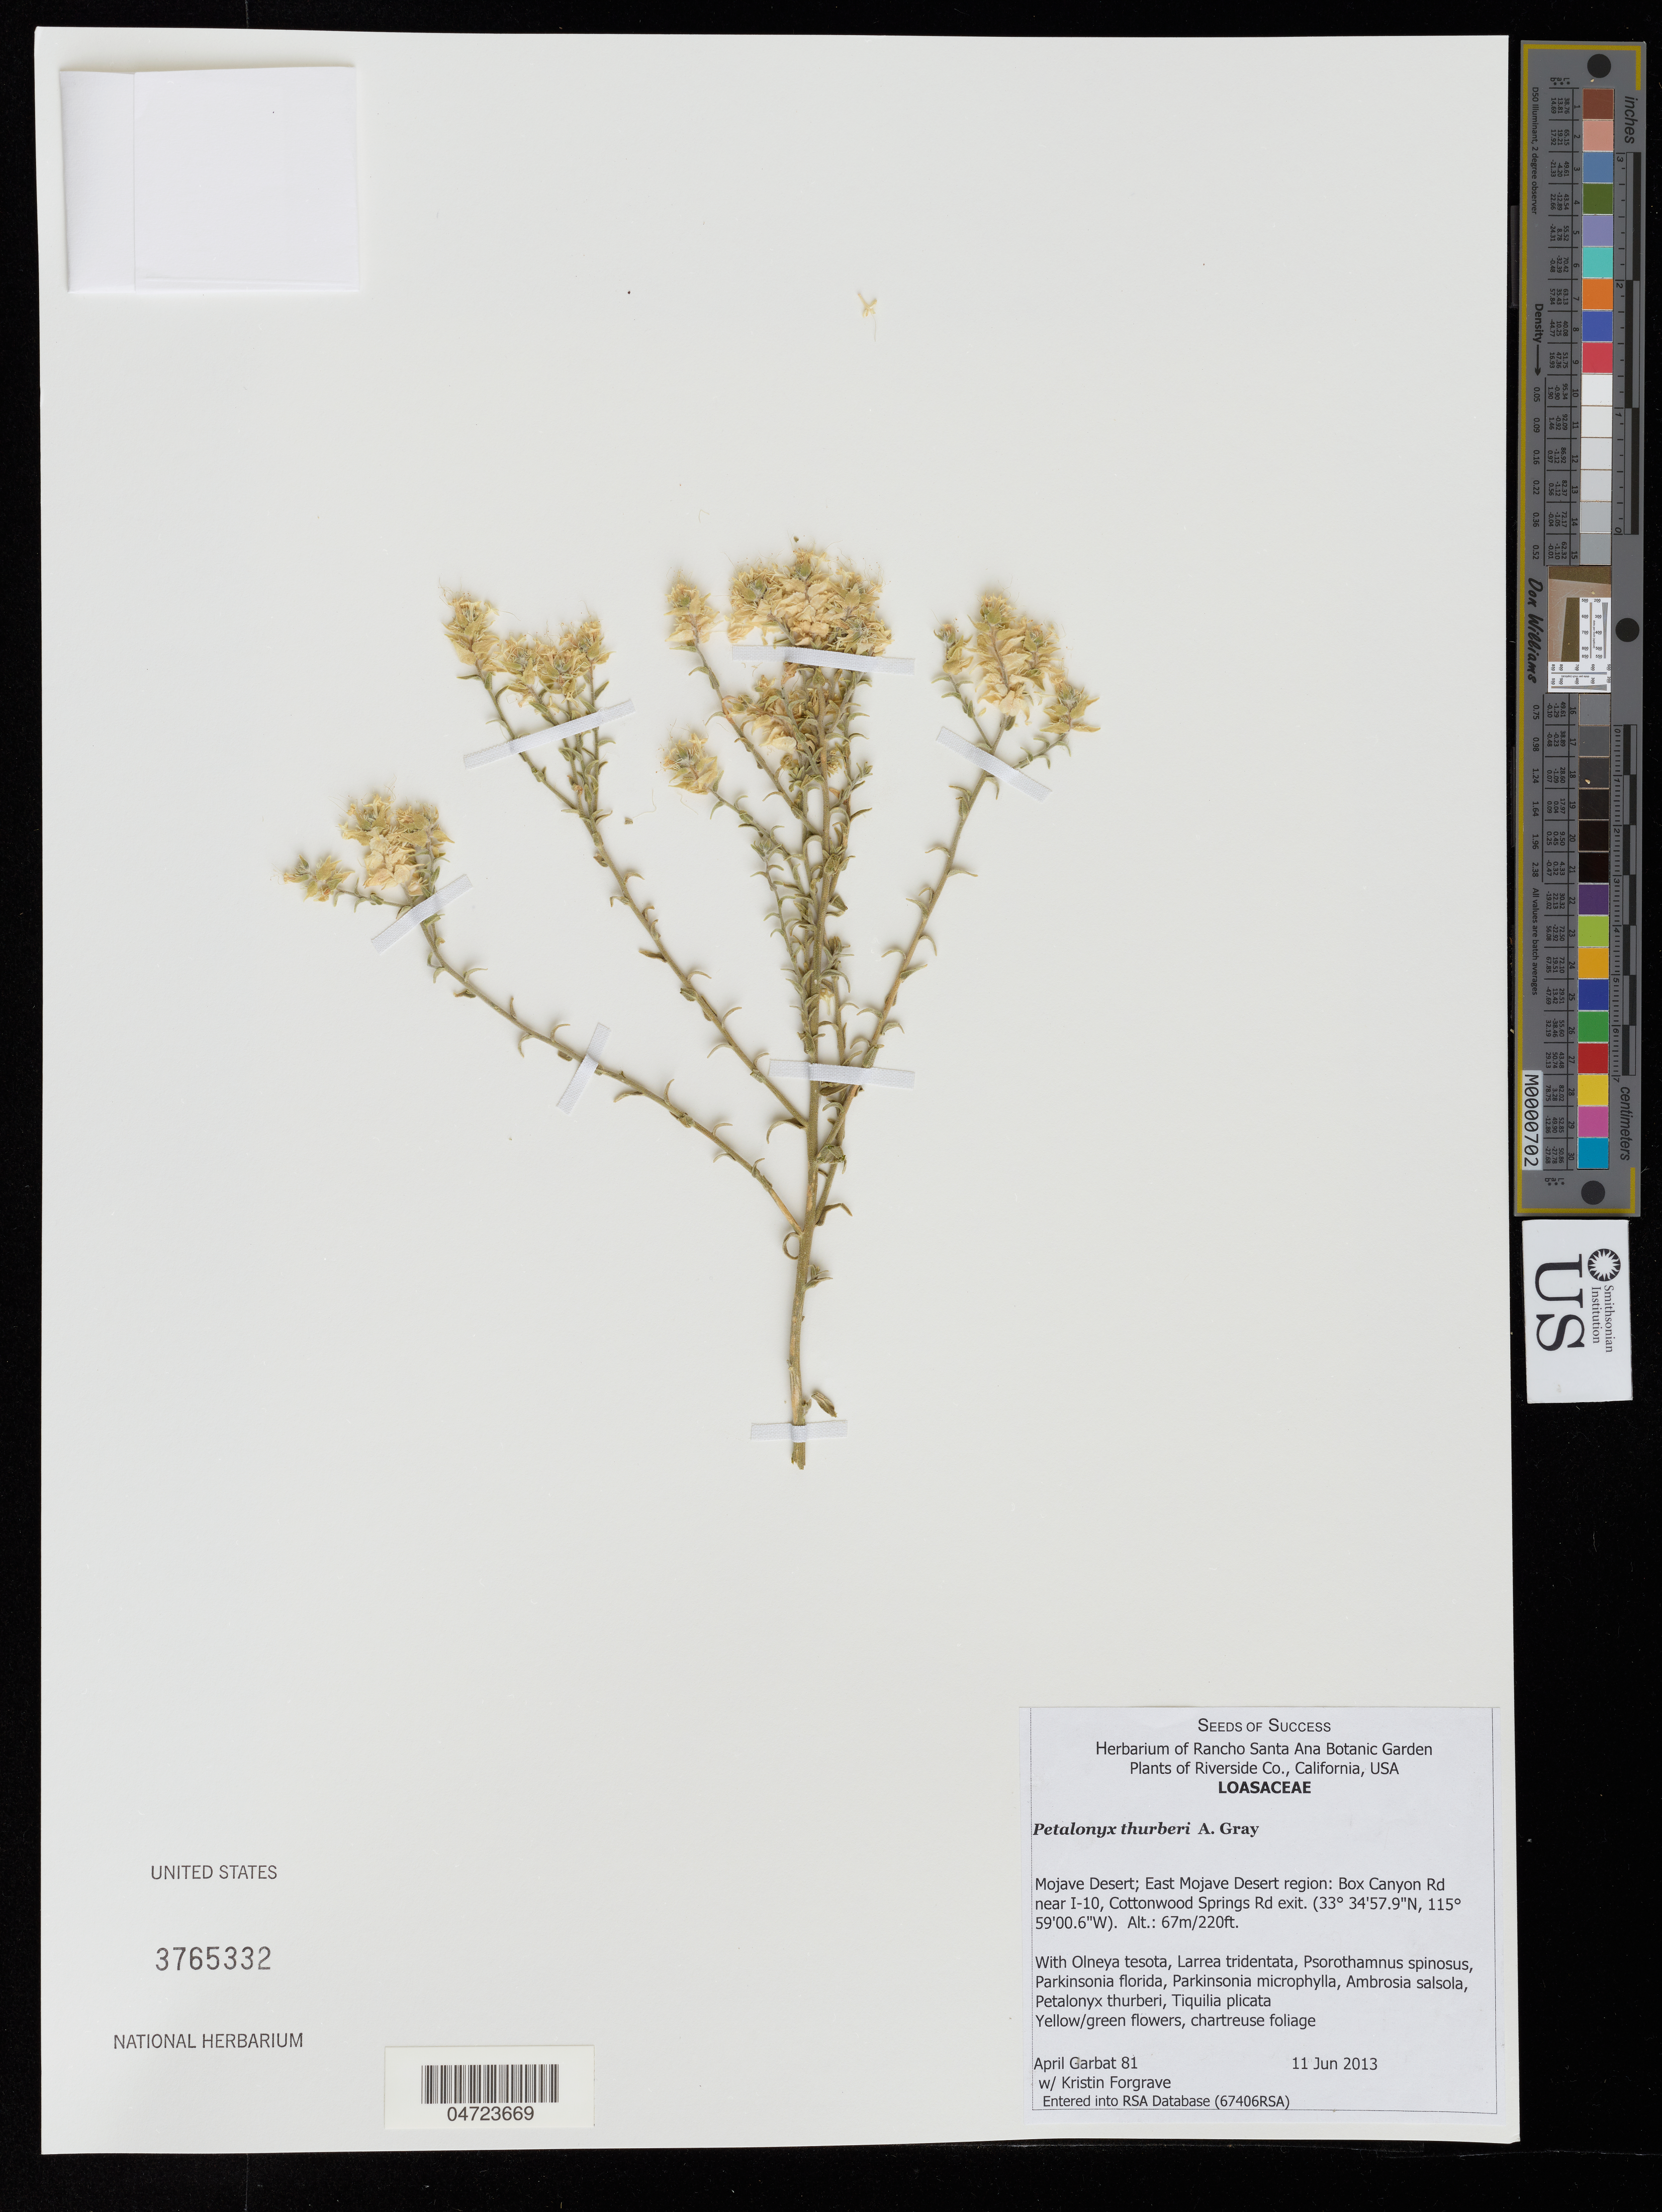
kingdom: Plantae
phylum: Tracheophyta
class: Magnoliopsida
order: Cornales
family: Loasaceae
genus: Petalonyx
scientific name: Petalonyx thurberi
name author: A. Gray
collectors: A. Garbat & K. Forgrave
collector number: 81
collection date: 2013-06-11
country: United States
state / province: California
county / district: Riverside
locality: Riverside Co. Mojave Desert; East Mojave Desert region: Box Canyon Rd near I-10, Cottonwood Springs Rd exit.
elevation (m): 67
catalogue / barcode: US 3765332